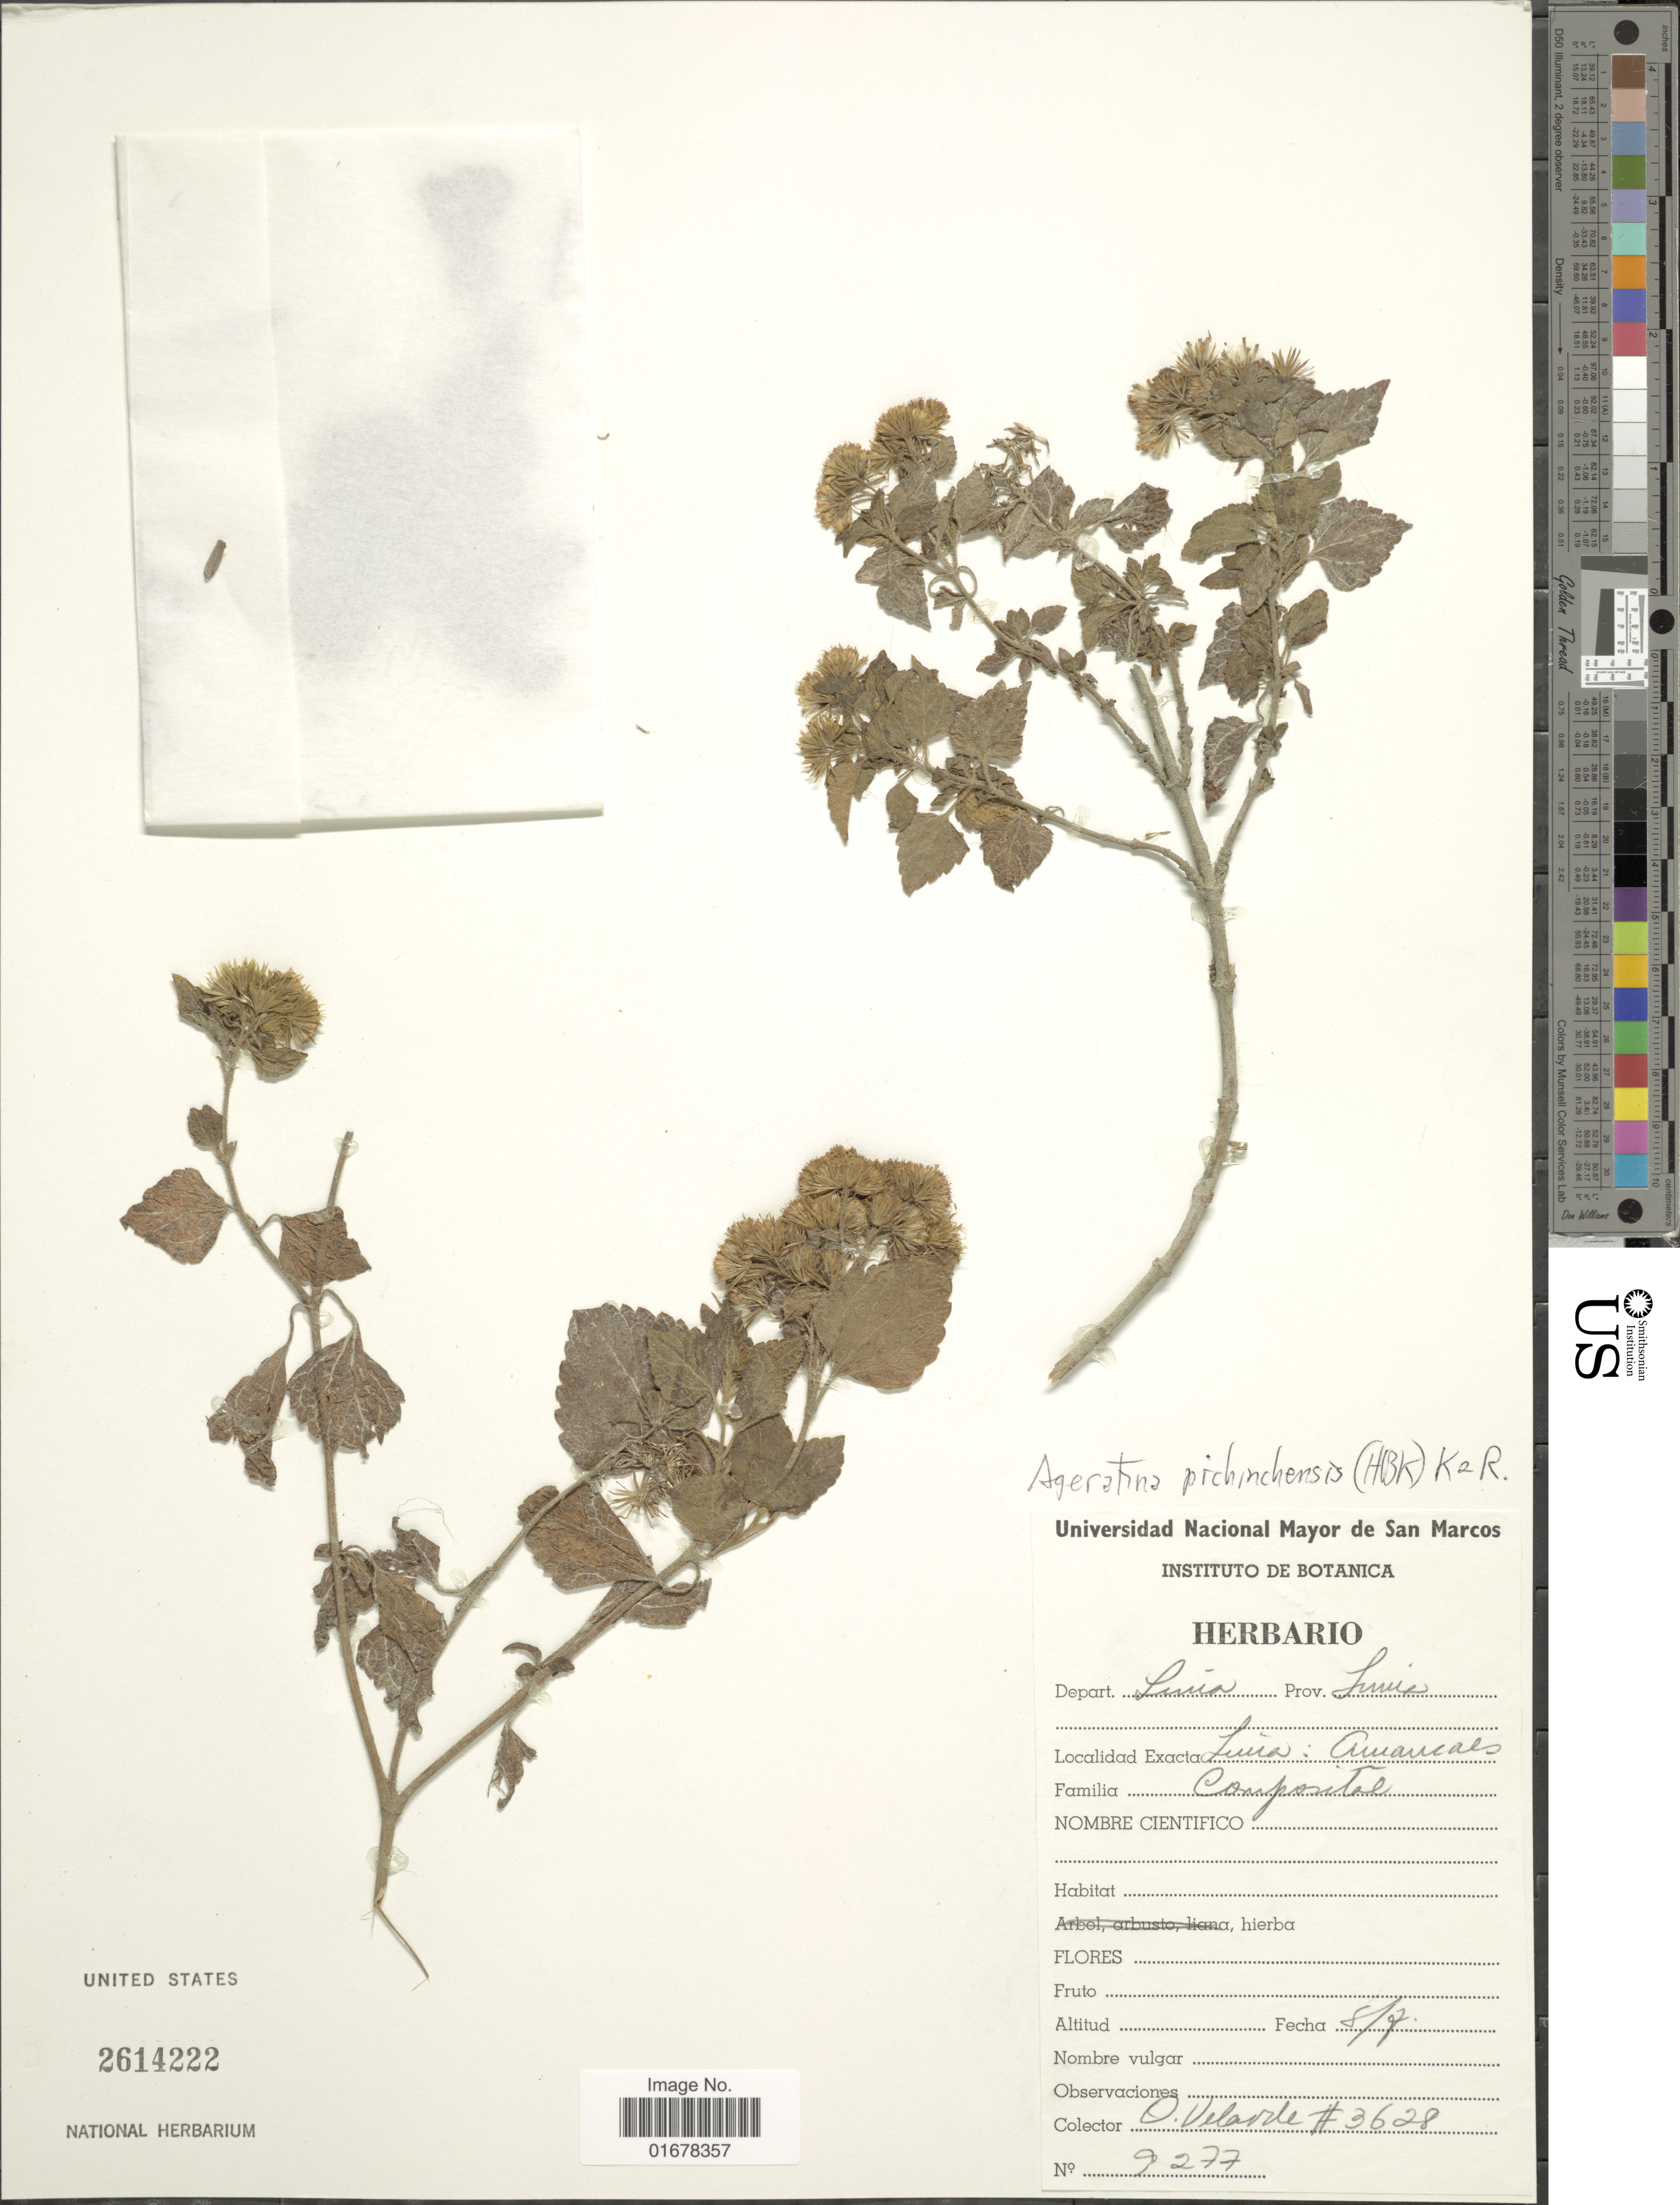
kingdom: Plantae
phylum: Tracheophyta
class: Magnoliopsida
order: Asterales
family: Asteraceae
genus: Ageratina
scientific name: Ageratina pichinchensis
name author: (Kunth) R.M. King & H. Rob.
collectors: O. Velarde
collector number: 3628/9277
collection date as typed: Transcribed d/m/y: /8/9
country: Peru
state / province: Lima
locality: Amancaes, Prov. Lima, Depart. Lima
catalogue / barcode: US 2614222